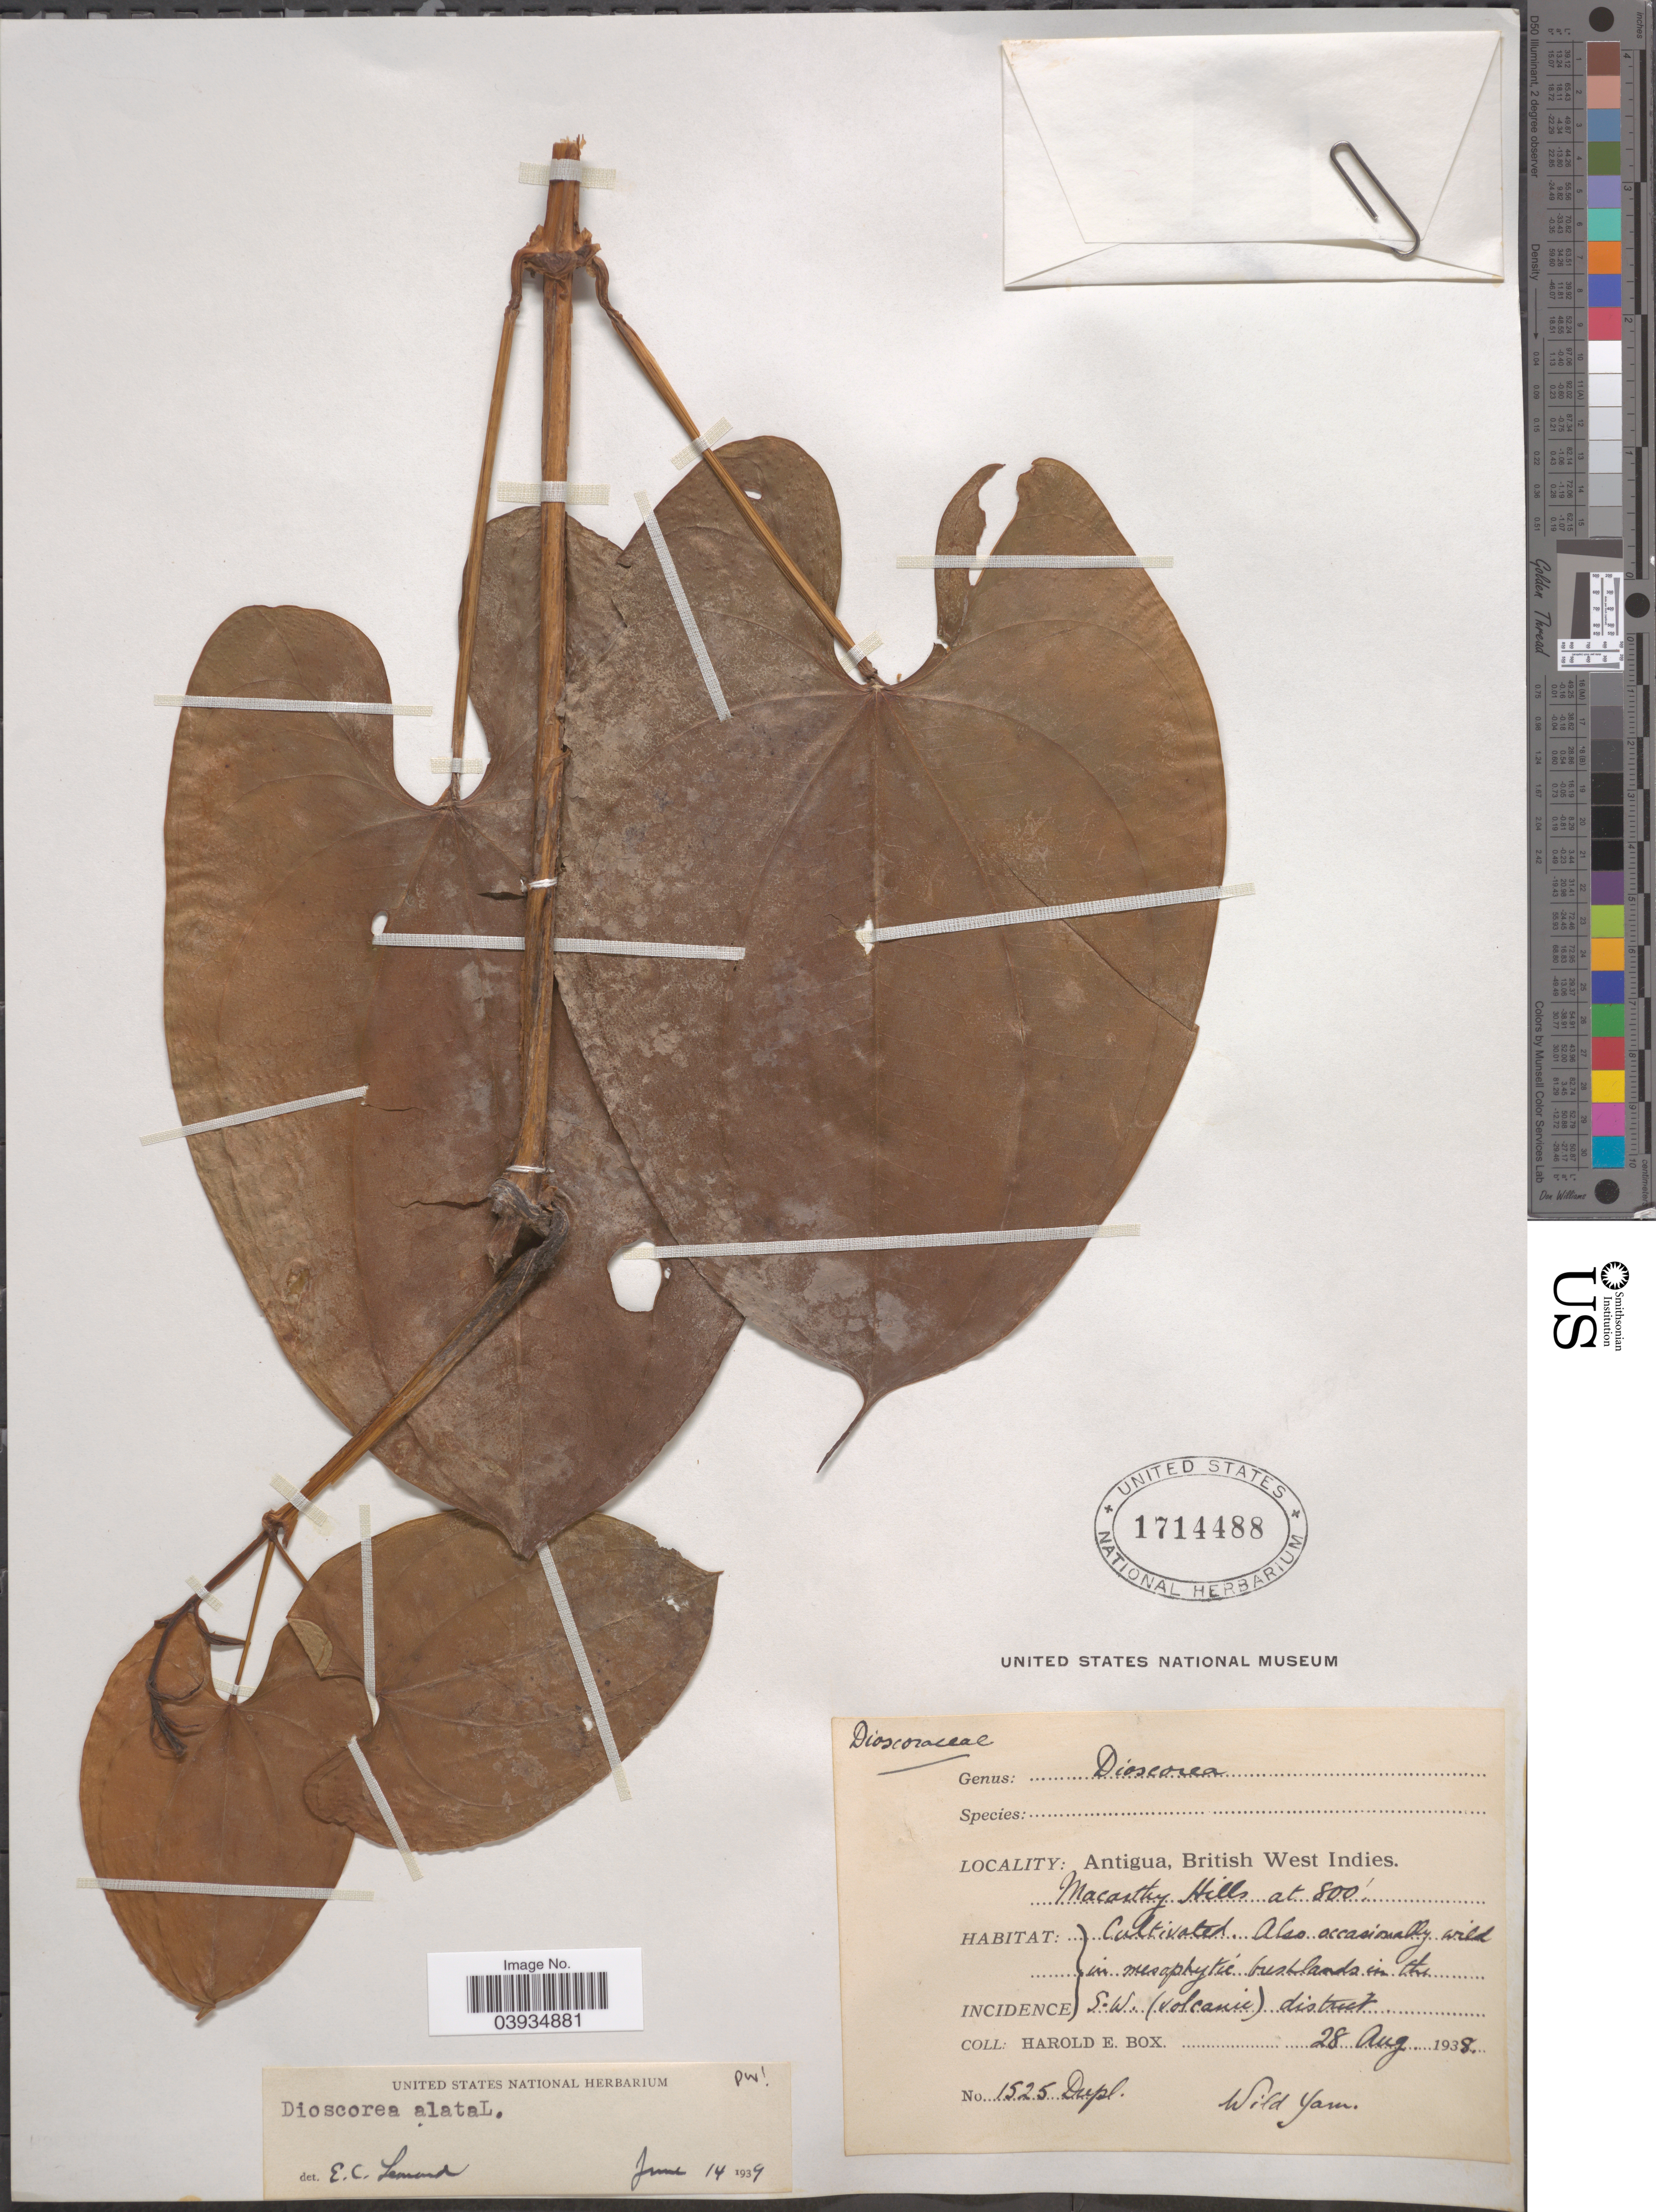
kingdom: Plantae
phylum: Tracheophyta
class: Liliopsida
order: Dioscoreales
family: Dioscoreaceae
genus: Dioscorea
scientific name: Dioscorea alata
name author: L.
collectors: H. E. Box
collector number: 1525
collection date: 1938-08-28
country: Antigua and Barbuda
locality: Antigua, British West Indies. In the S.W. (volcanic) district.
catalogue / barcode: US 1714488